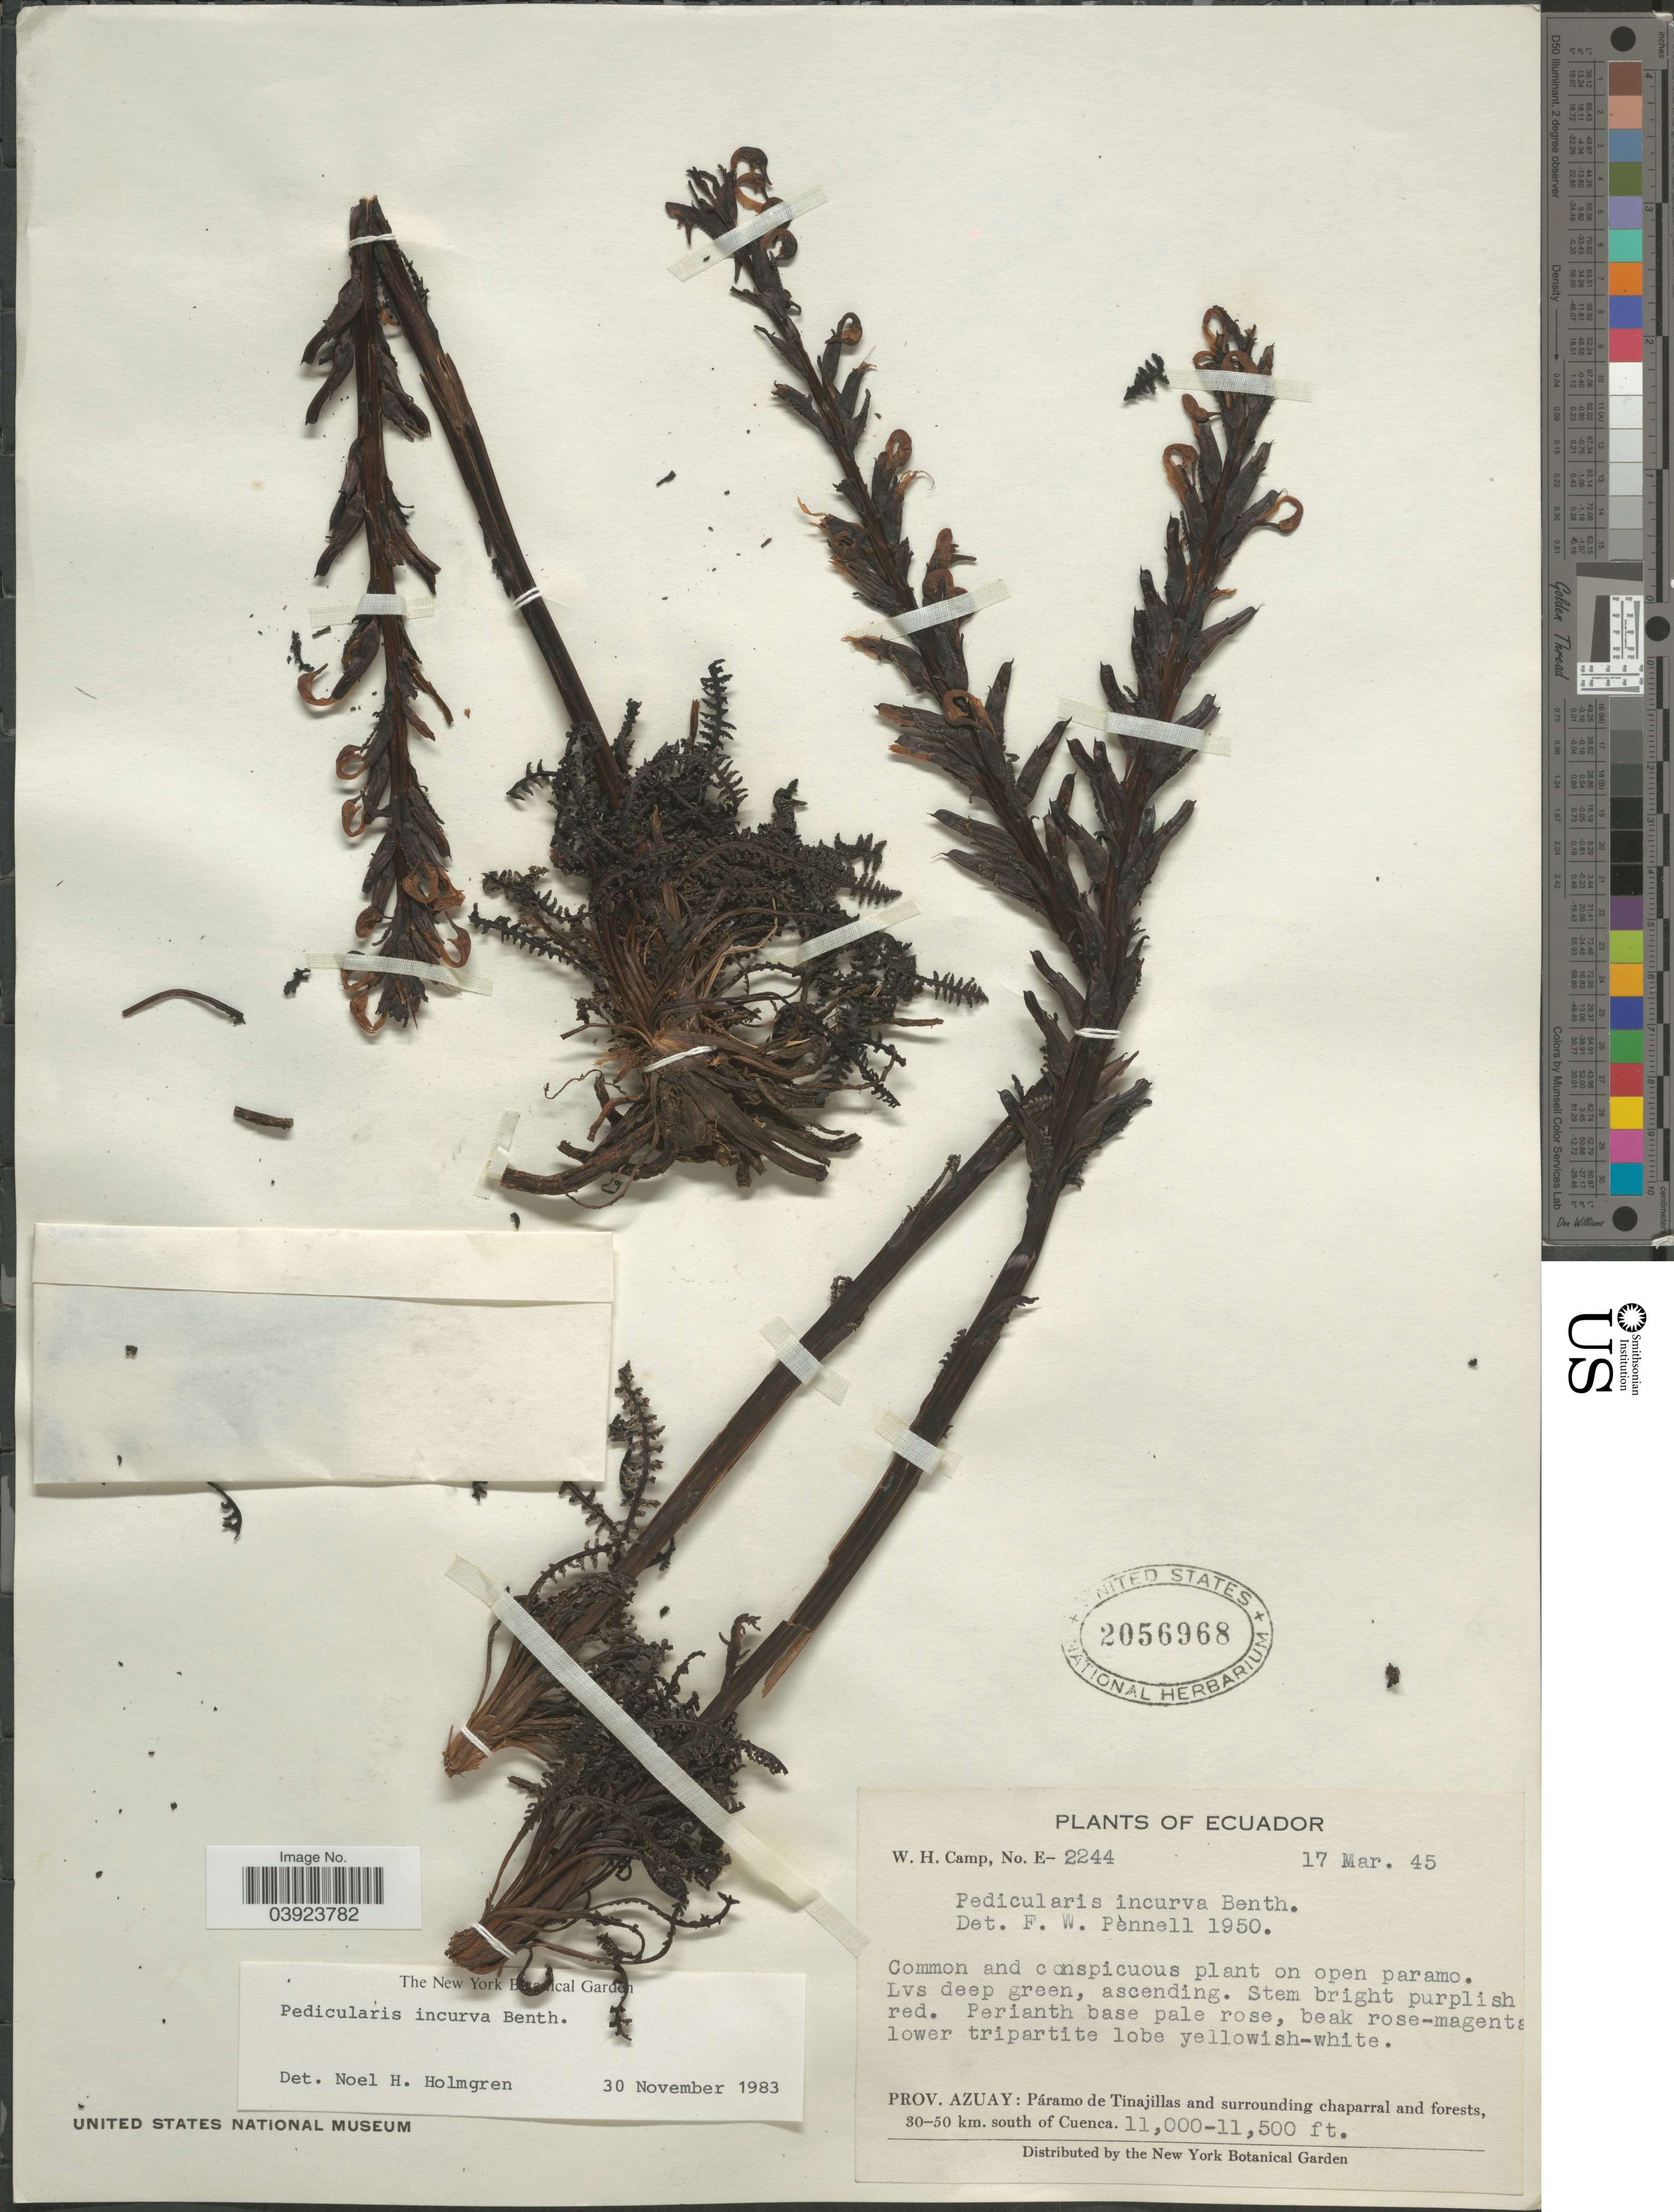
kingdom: Plantae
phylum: Tracheophyta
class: Magnoliopsida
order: Lamiales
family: Orobanchaceae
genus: Pedicularis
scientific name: Pedicularis incurva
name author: Benth.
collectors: W. H. Camp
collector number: E-2244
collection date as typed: Transcribed d/m/y: 17/3/45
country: Ecuador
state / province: Azuay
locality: Páramo de Tinajillas and surrounding chaparral and forests, 30-50 km. south of Cuenca.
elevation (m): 3353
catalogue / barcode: US 2056968